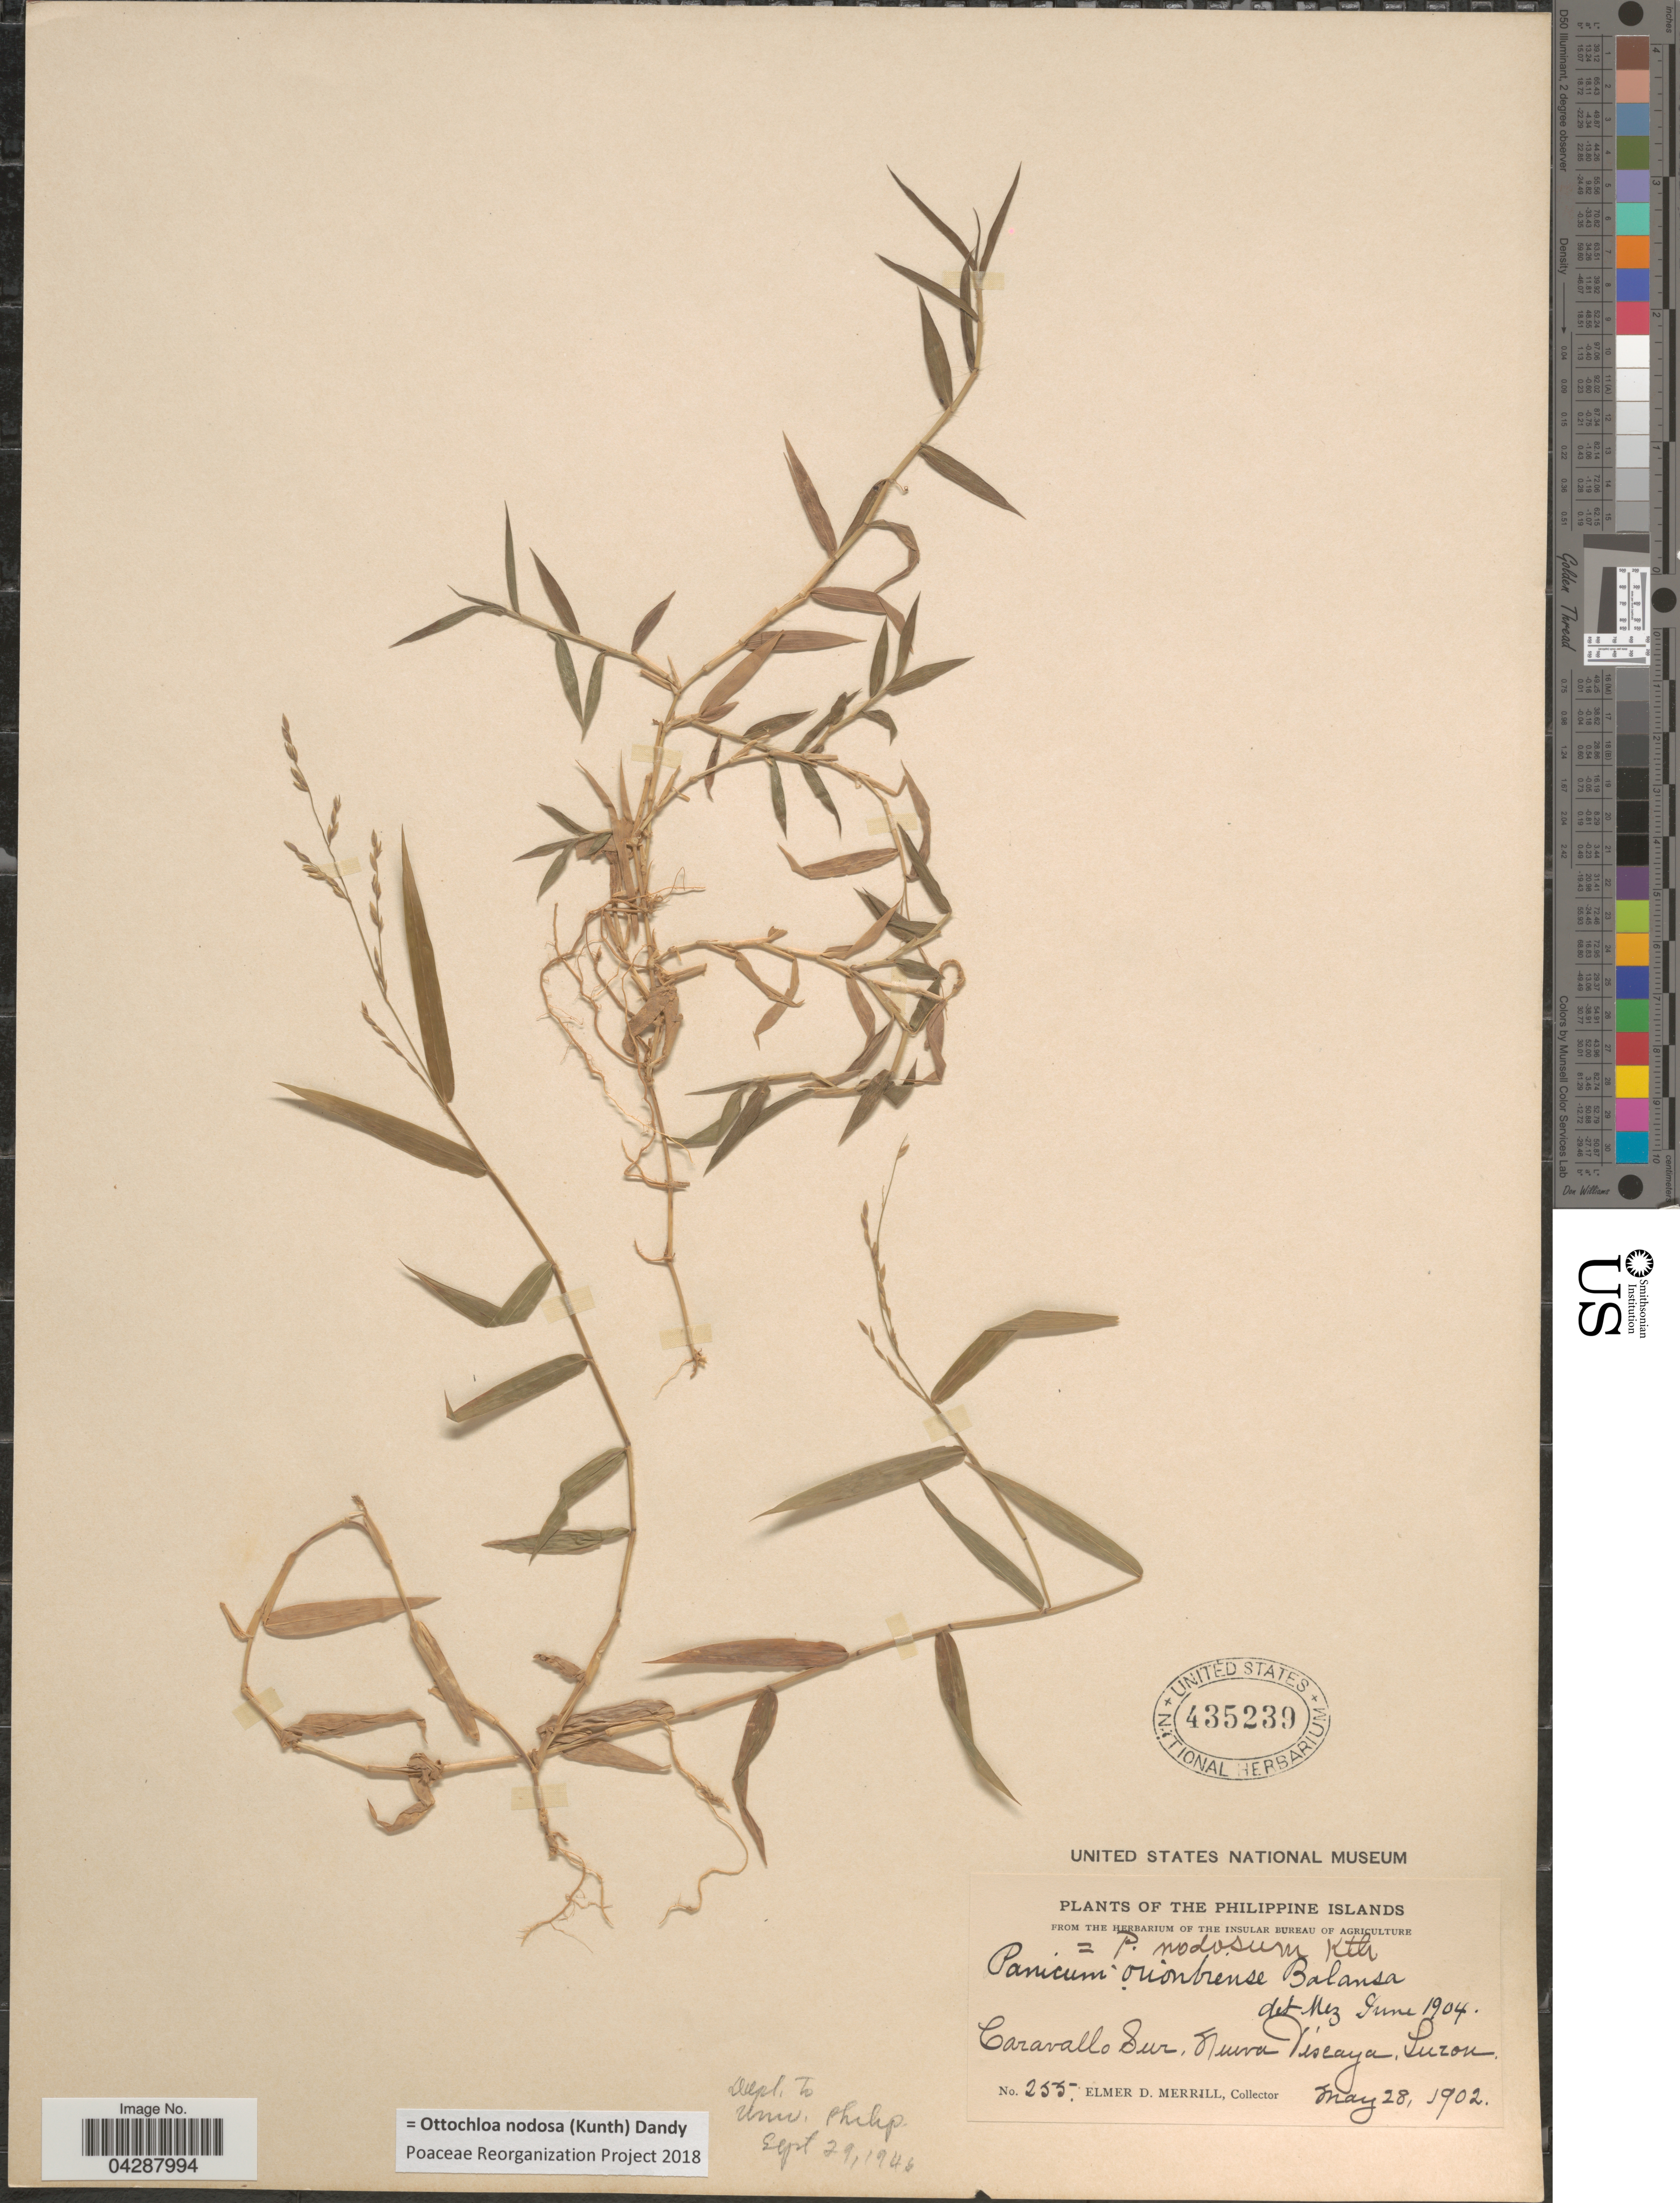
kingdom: Plantae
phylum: Tracheophyta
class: Liliopsida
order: Poales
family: Poaceae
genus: Ottochloa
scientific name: Ottochloa nodosa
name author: (Kunth) Dandy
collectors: E. D. Merrill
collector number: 255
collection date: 1902-05-28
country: Philippines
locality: Caravallo Sur, Nueva Viscaya, Luzon.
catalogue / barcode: US 435239